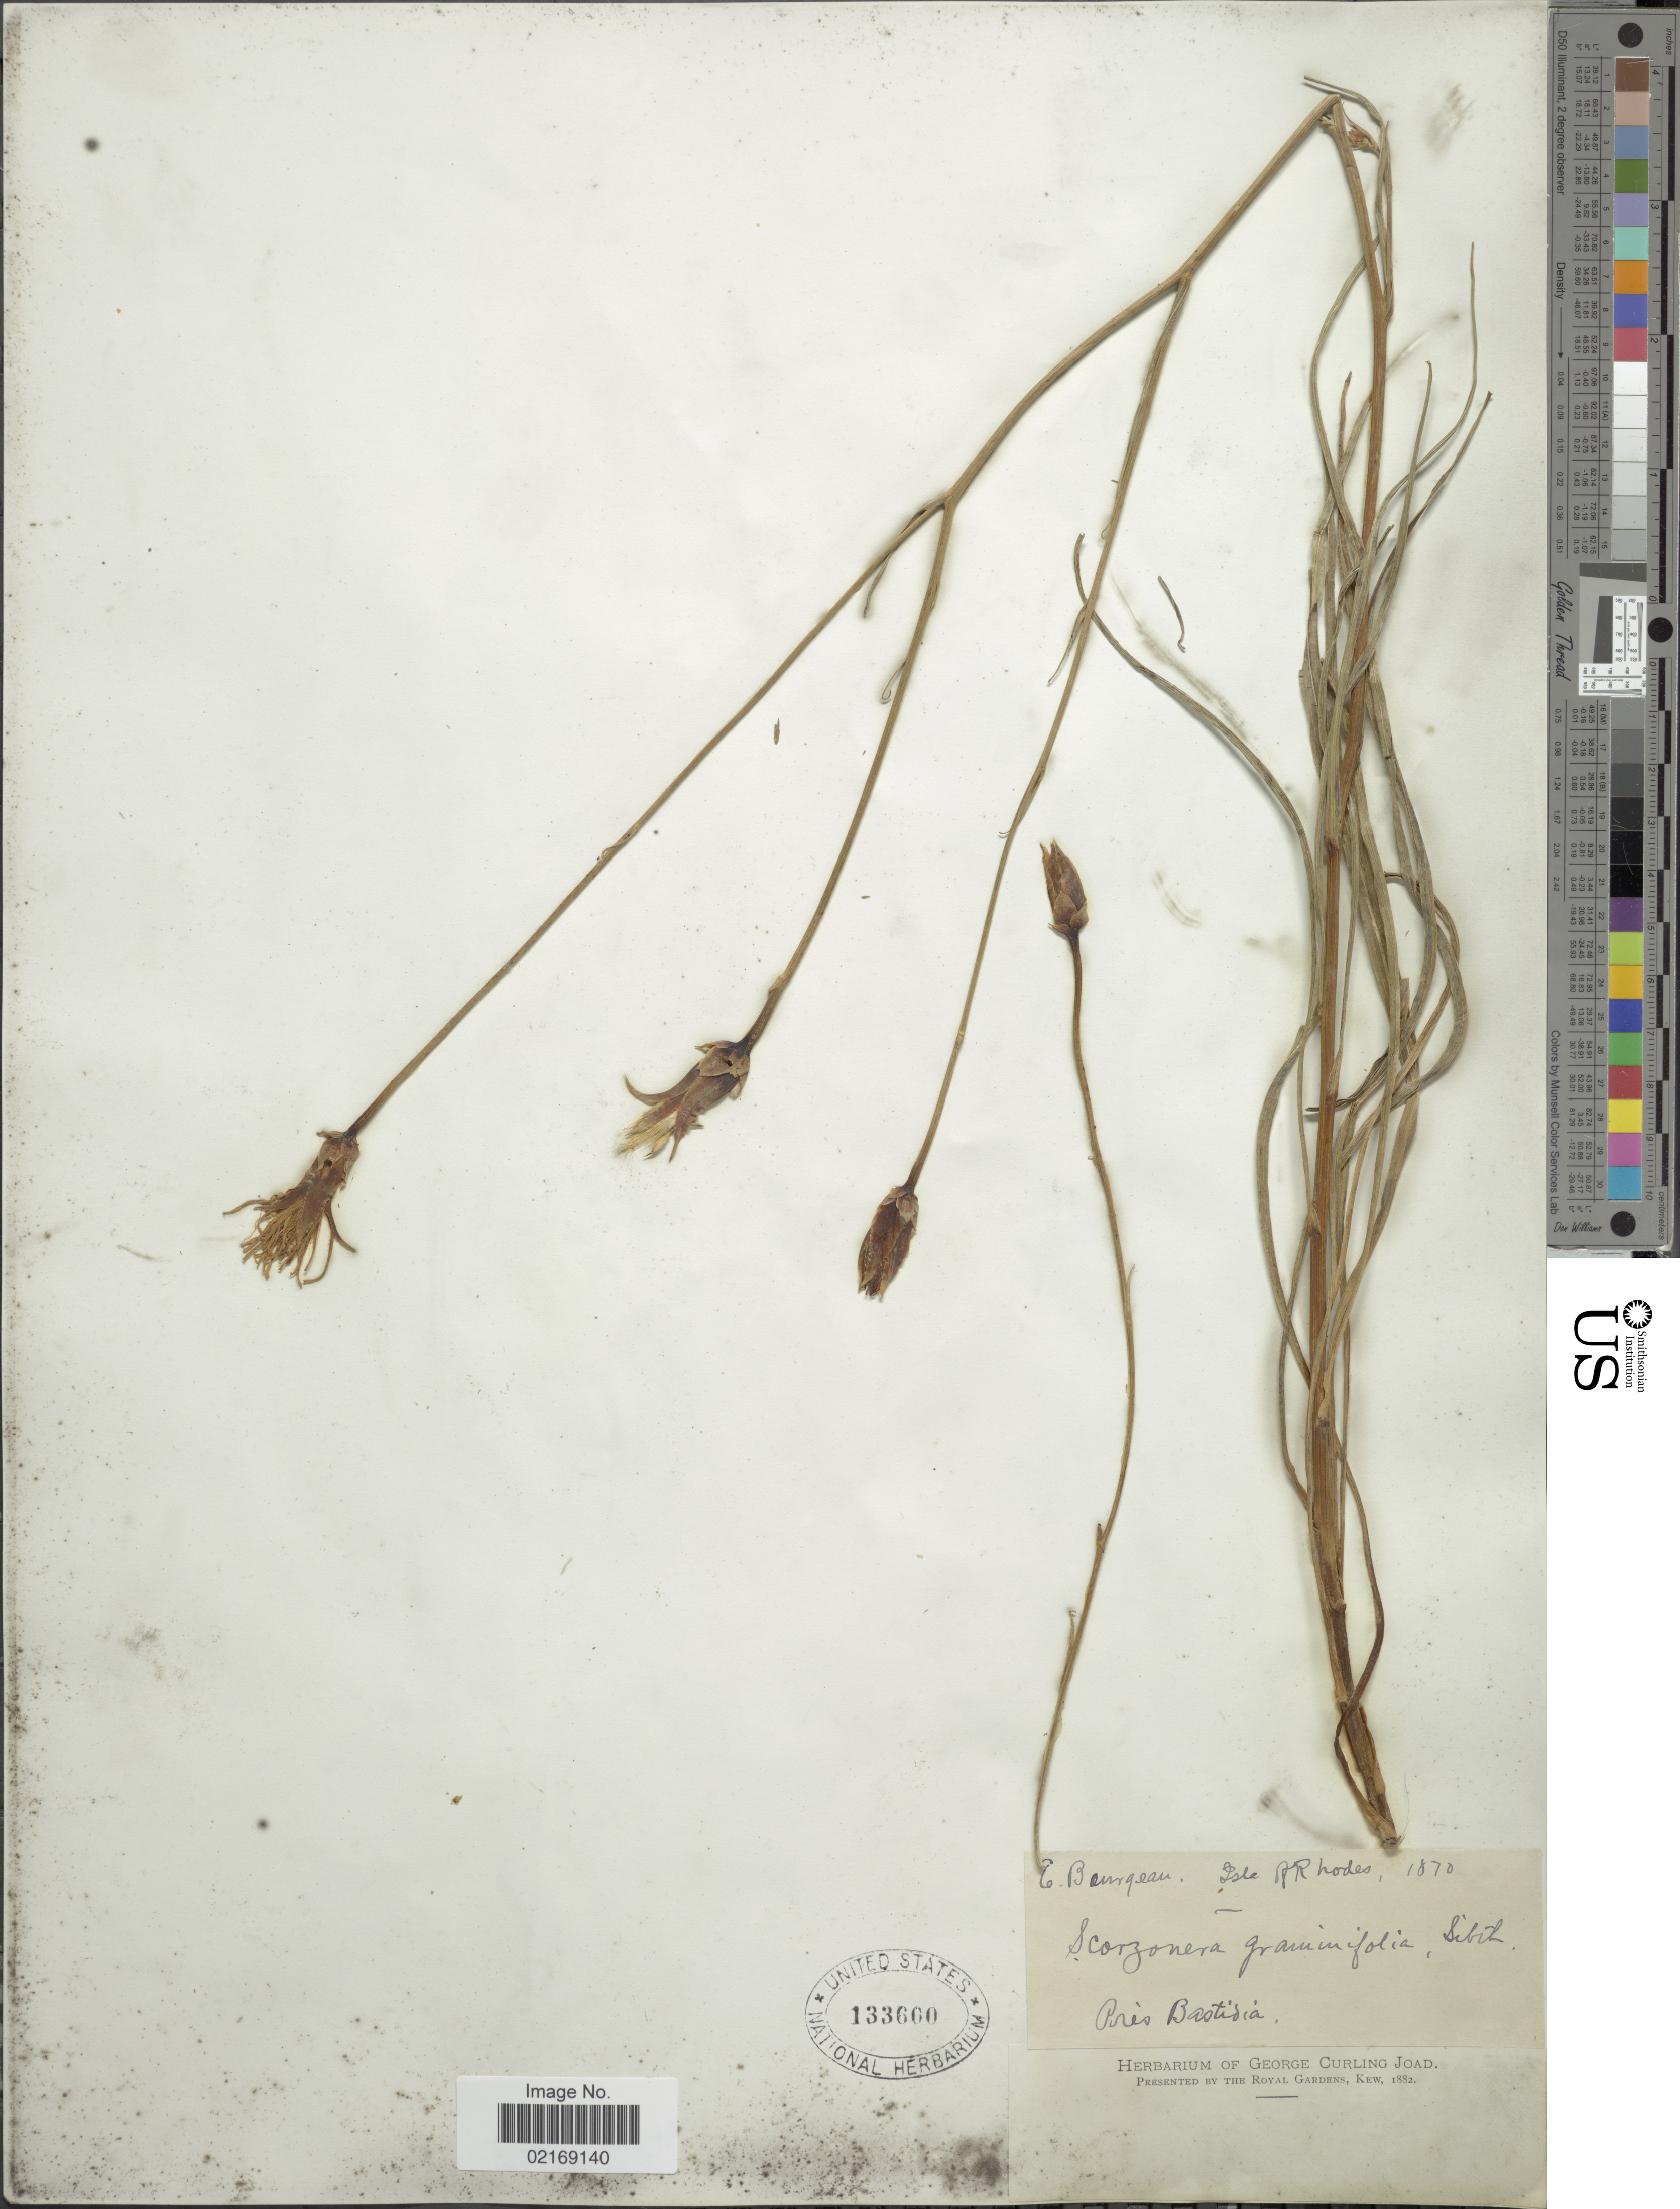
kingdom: Plantae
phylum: Tracheophyta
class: Magnoliopsida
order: Asterales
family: Asteraceae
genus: Scorzonera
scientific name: Scorzonera graminifolia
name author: L.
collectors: E. Bourgeau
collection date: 1870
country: Greece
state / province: South Aegean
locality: Isle of Rhodes Près Bastidiá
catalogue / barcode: US 133600